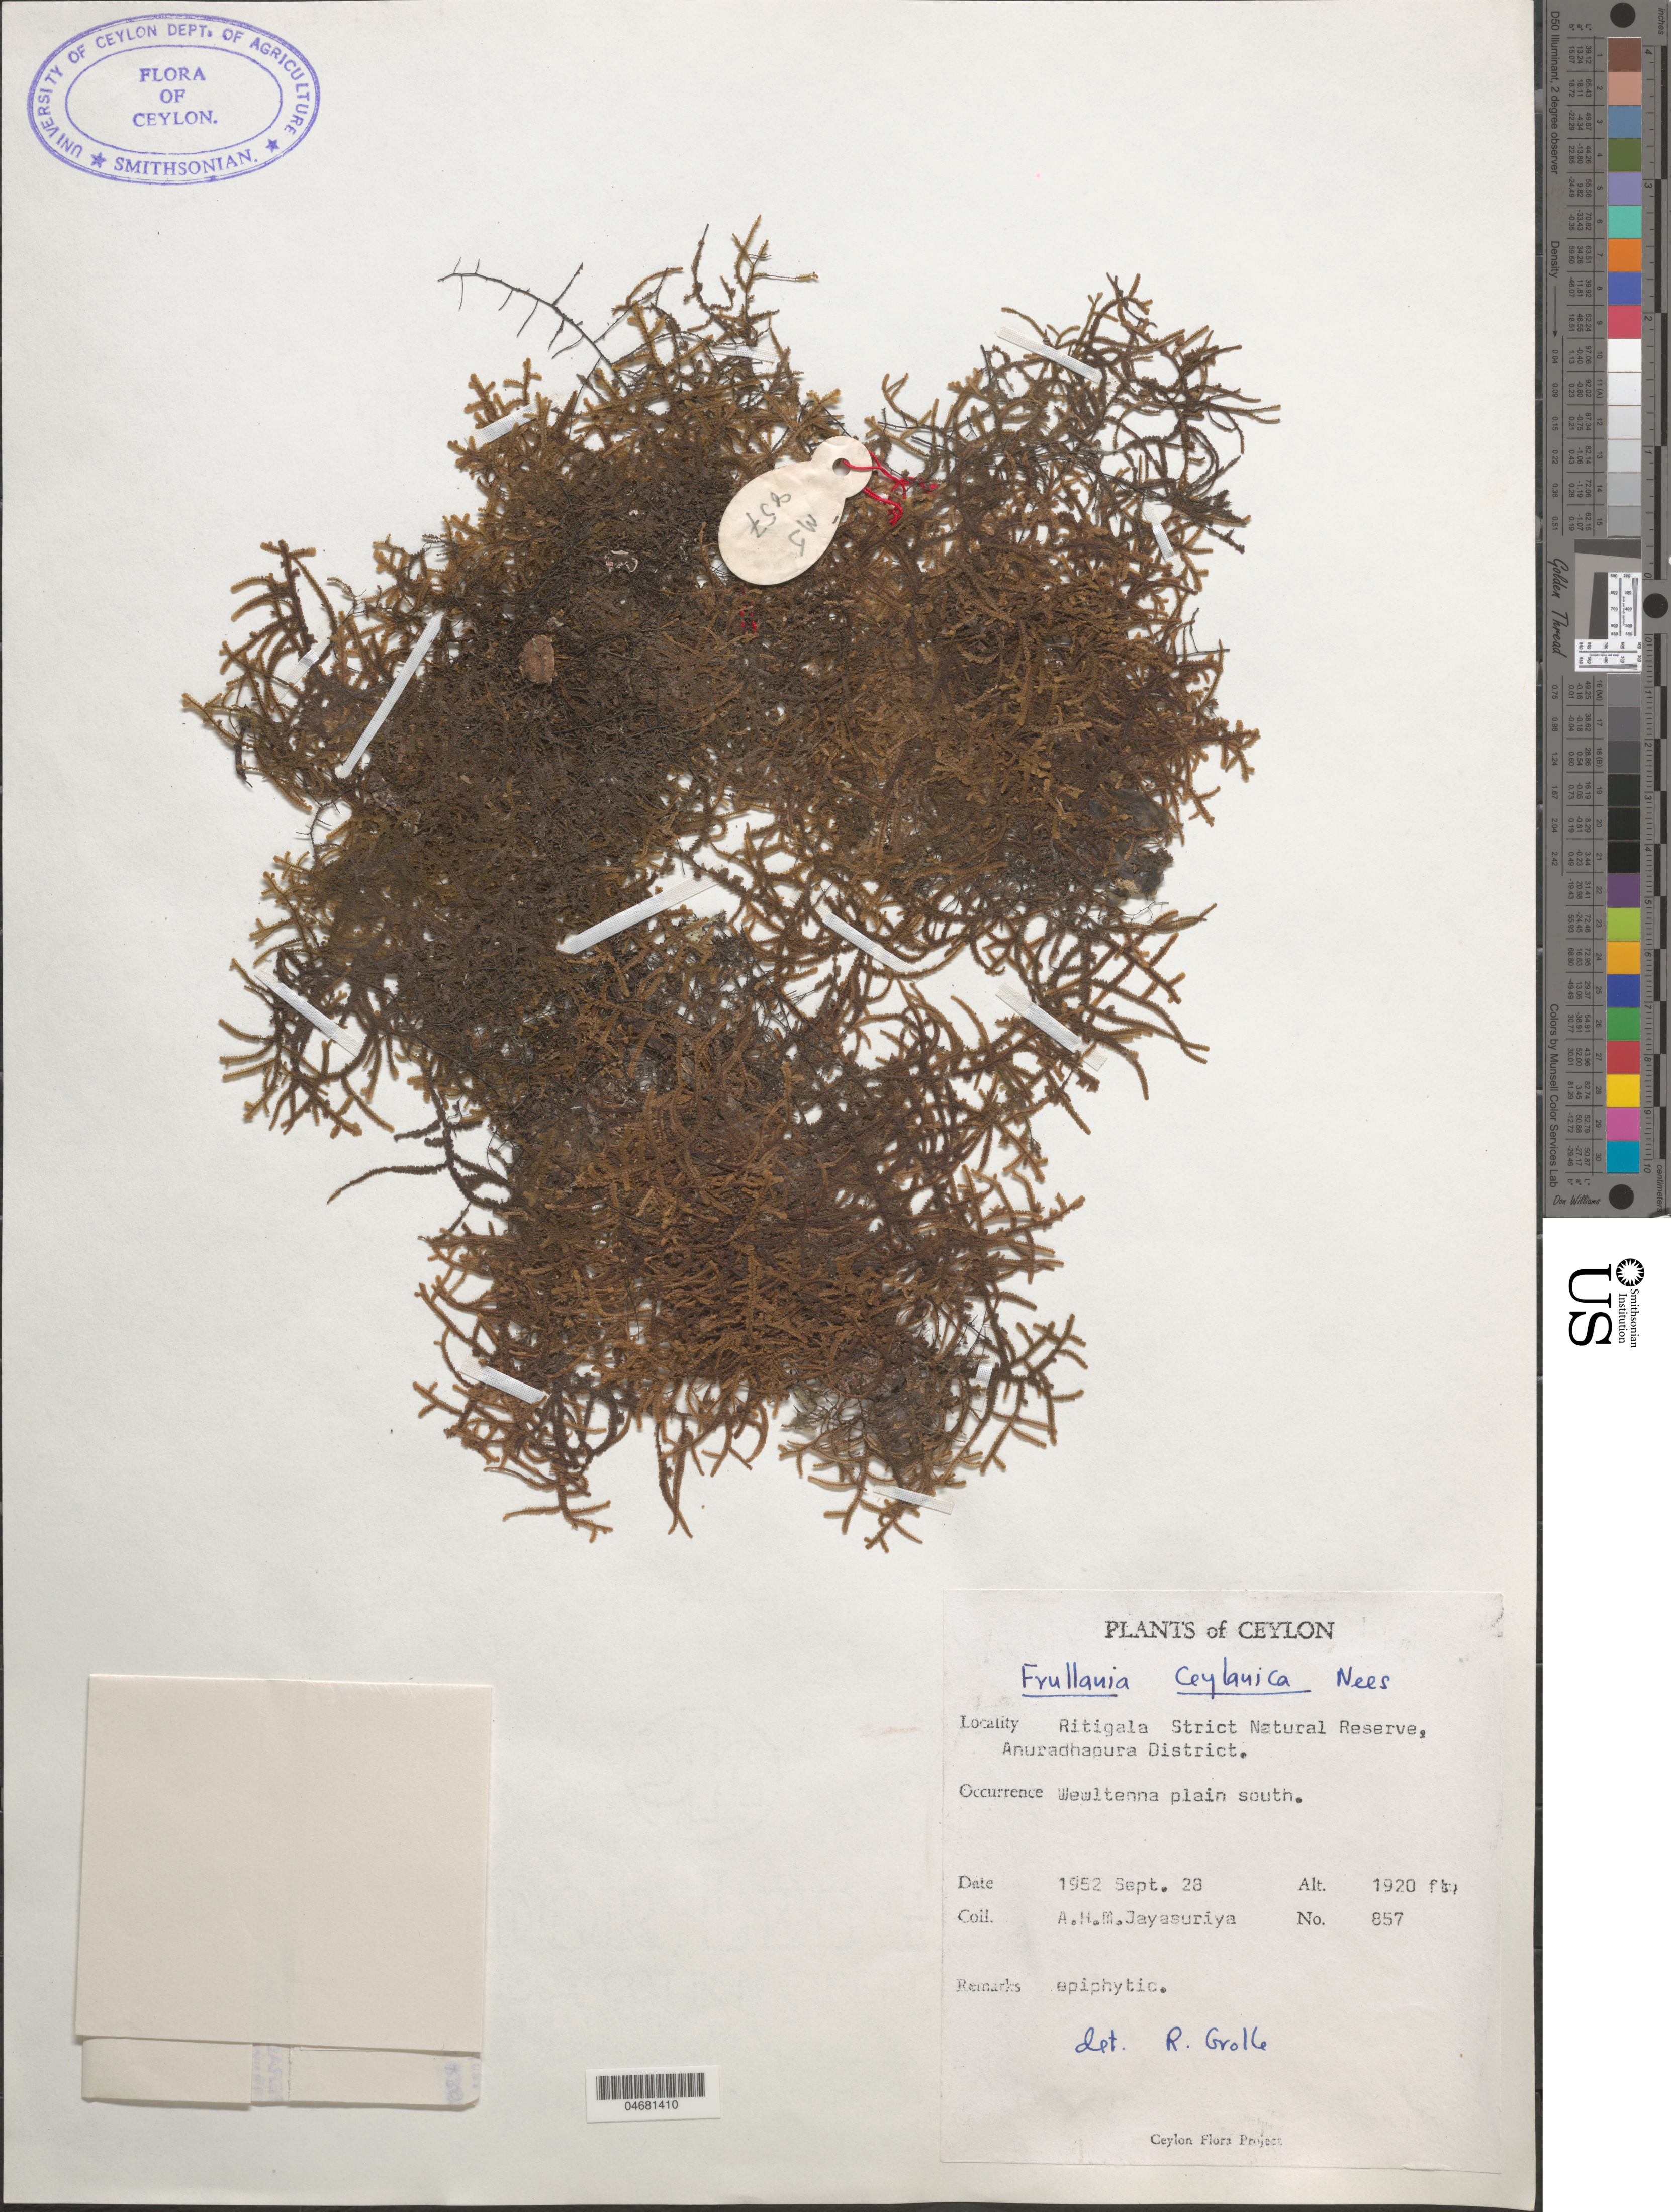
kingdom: Plantae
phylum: Marchantiophyta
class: Jungermanniopsida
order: Porellales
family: Frullaniaceae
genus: Frullania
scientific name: Frullania ceylanica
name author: Nees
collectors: A. H. Jayasuriya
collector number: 857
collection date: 1952-09-28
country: Sri Lanka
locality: Ceylon. Ritigala Strict Natural Reserve, Anuradhapura dist. Wewltenna plain south.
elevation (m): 585